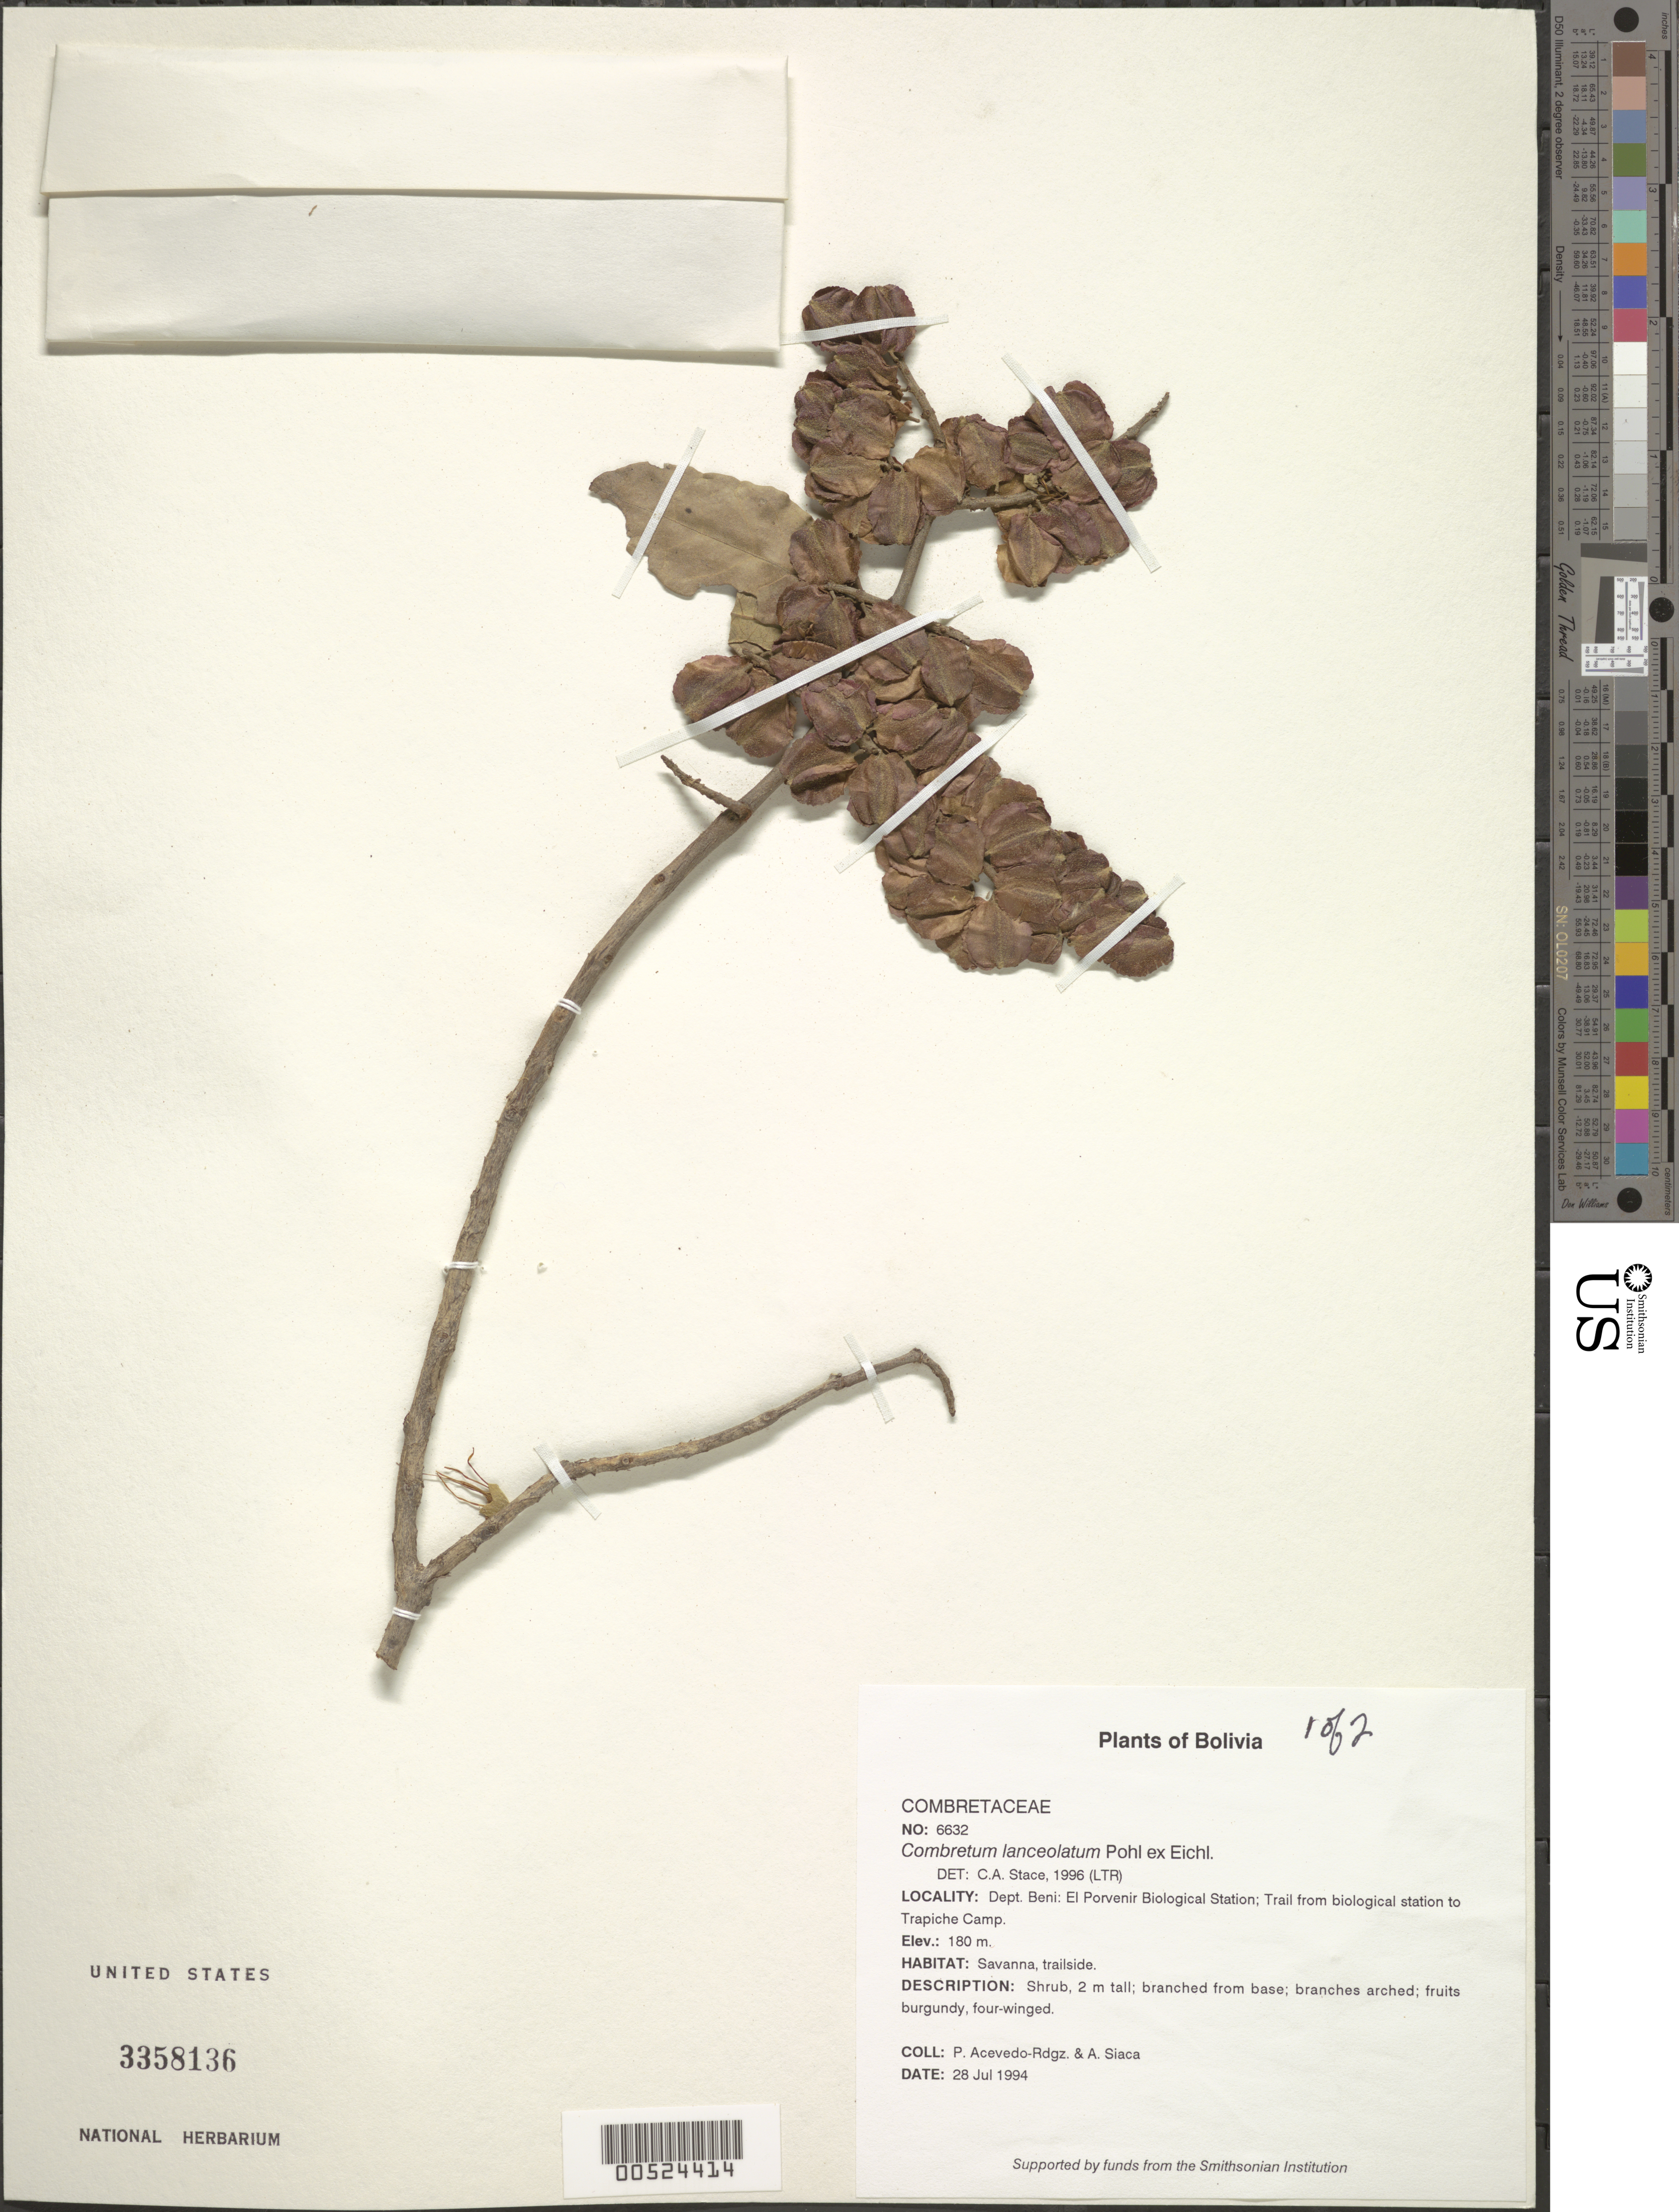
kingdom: Plantae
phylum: Tracheophyta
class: Magnoliopsida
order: Myrtales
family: Combretaceae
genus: Combretum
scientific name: Combretum lanceolatum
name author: Pohl ex Eichler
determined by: Stace, C. A.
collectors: P. Acevedo-Rodr. & A. Siaca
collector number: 6632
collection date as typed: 28 Jul 1994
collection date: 1994-07-28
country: Bolivia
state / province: Beni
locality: Depart. Beni, El Porvenir Biological Station. Trail from biological station to Trapiche Camp.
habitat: Savanna, trailside.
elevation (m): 180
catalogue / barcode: US 3358136